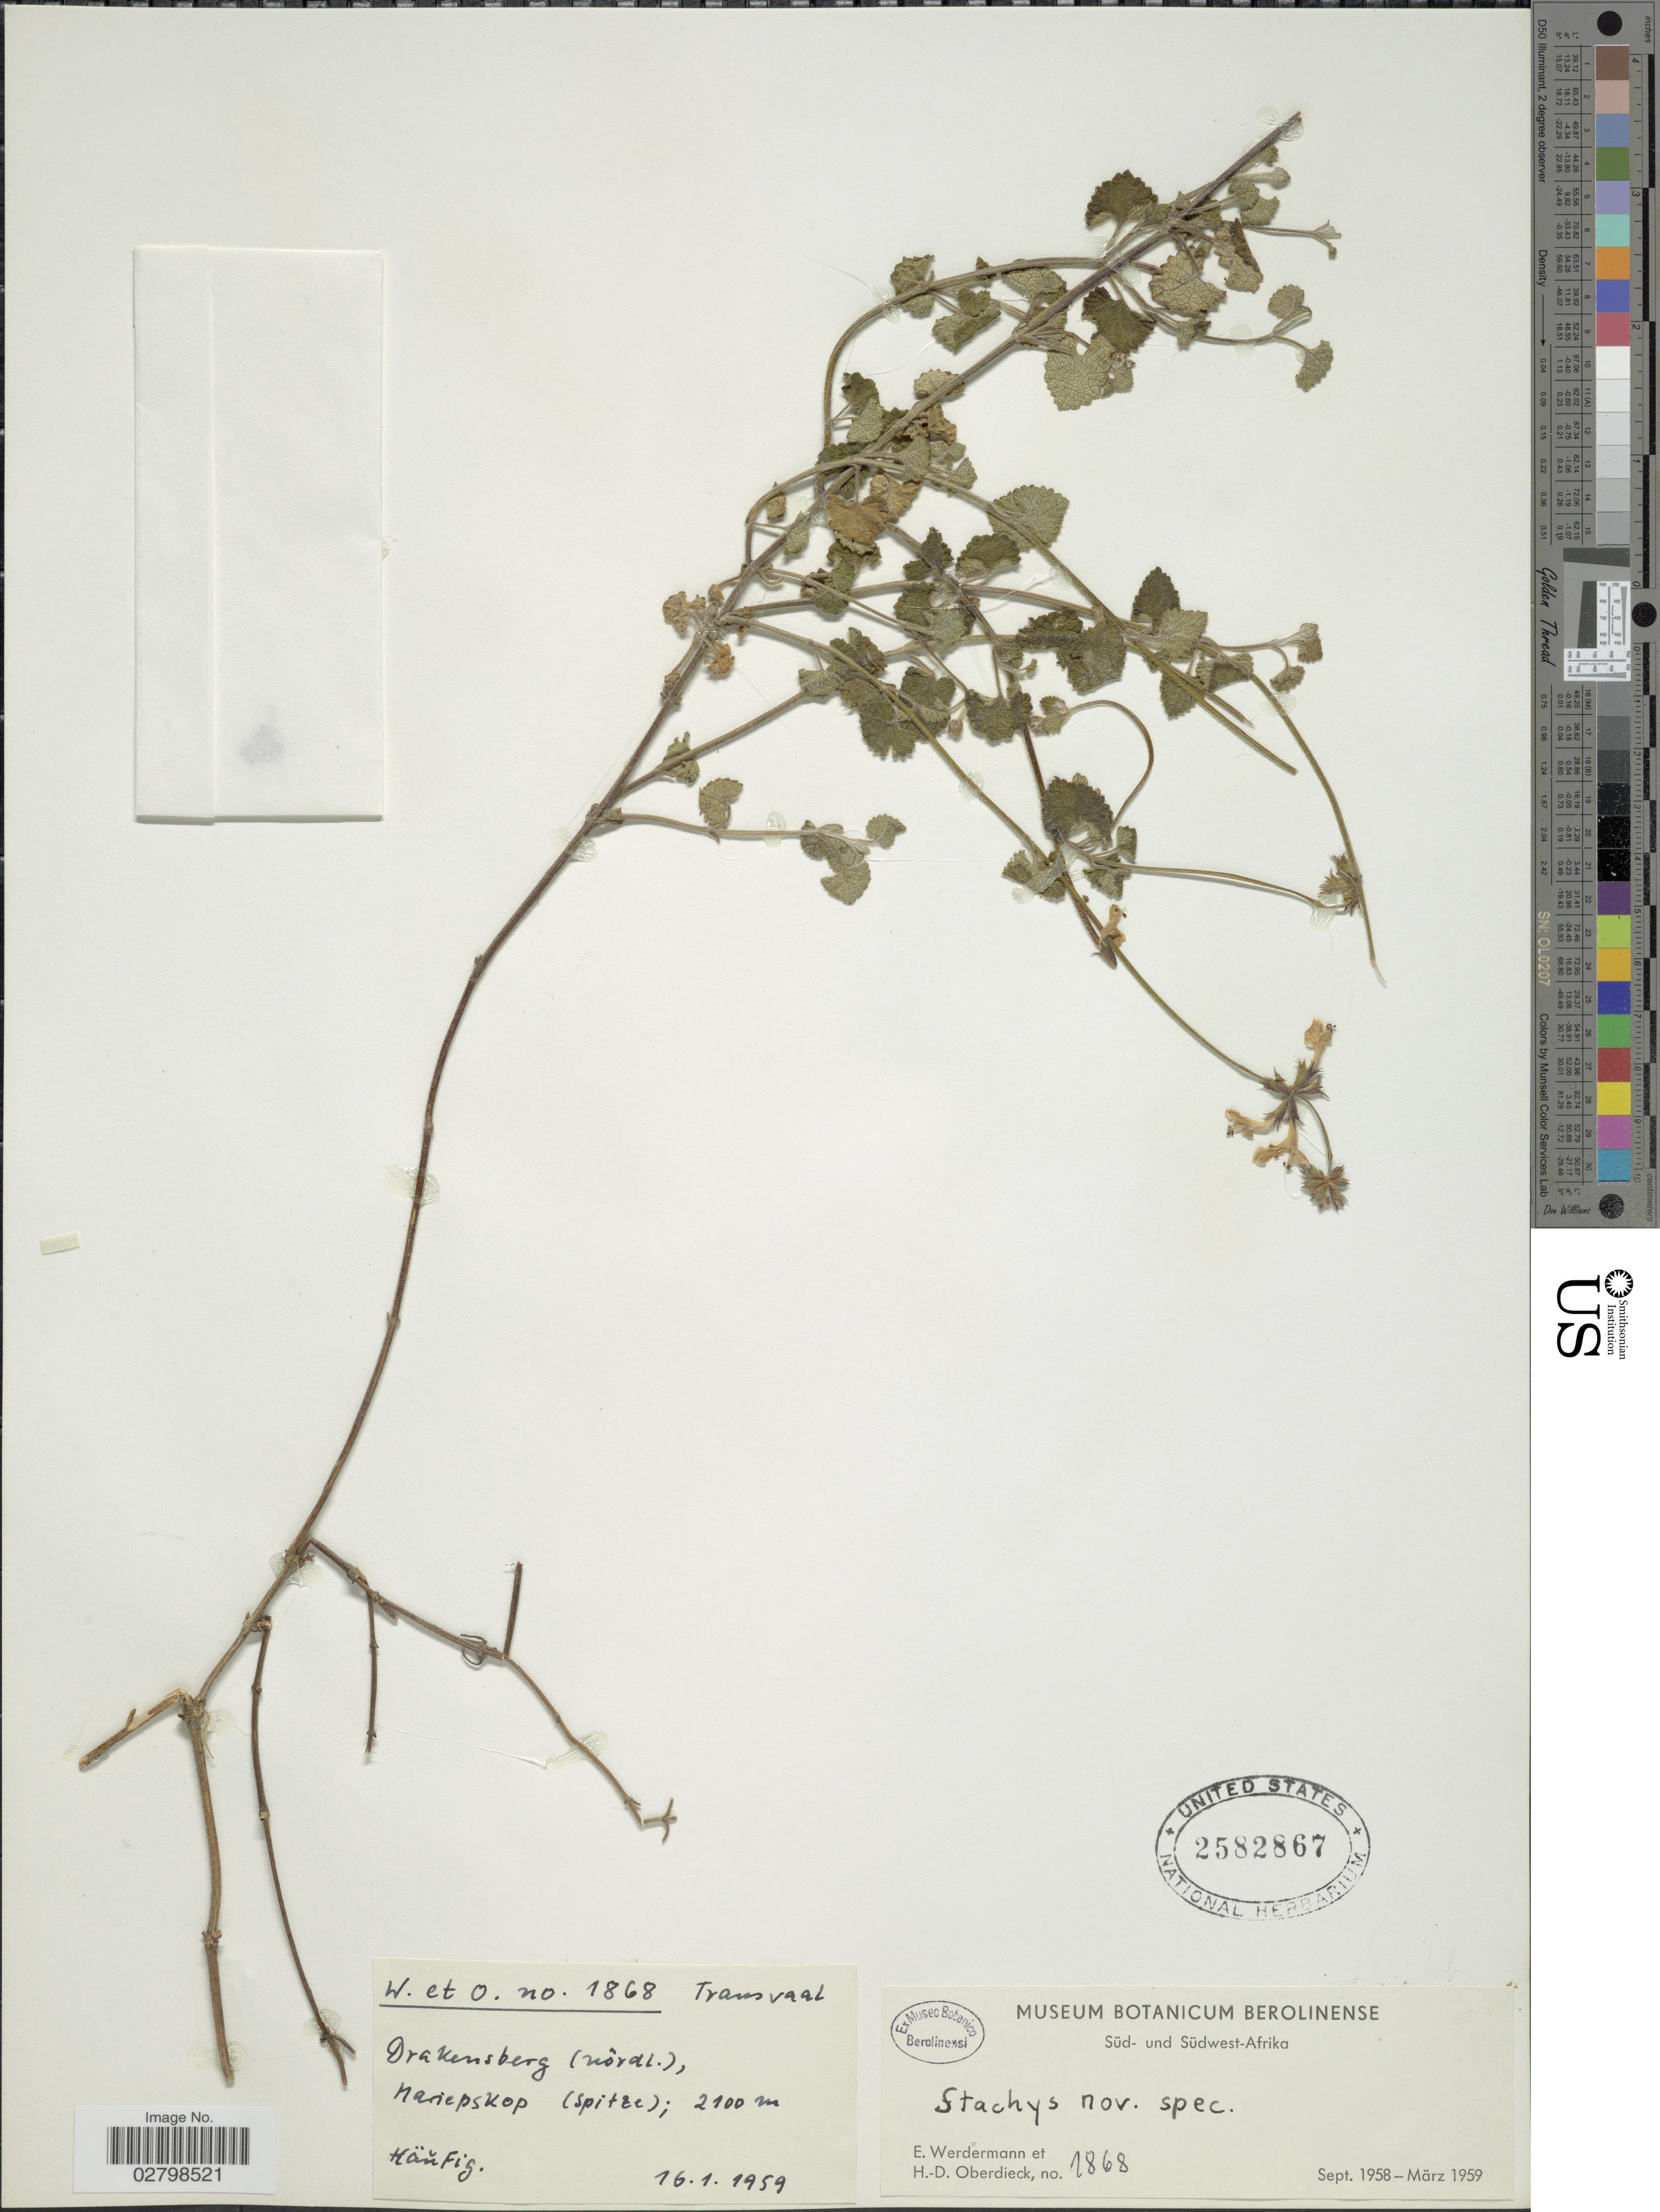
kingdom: Plantae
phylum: Tracheophyta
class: Magnoliopsida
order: Lamiales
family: Lamiaceae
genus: Stachys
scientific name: Stachys sp.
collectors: E. Werdermann & H. Oberdieck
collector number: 1868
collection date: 1959-01-16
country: South Africa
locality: Transvaal. Drakensberg (nördl.), Mariepskop (Spitze). Süd- und Südwest-Afrika.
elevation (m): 2100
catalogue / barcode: US 2582867